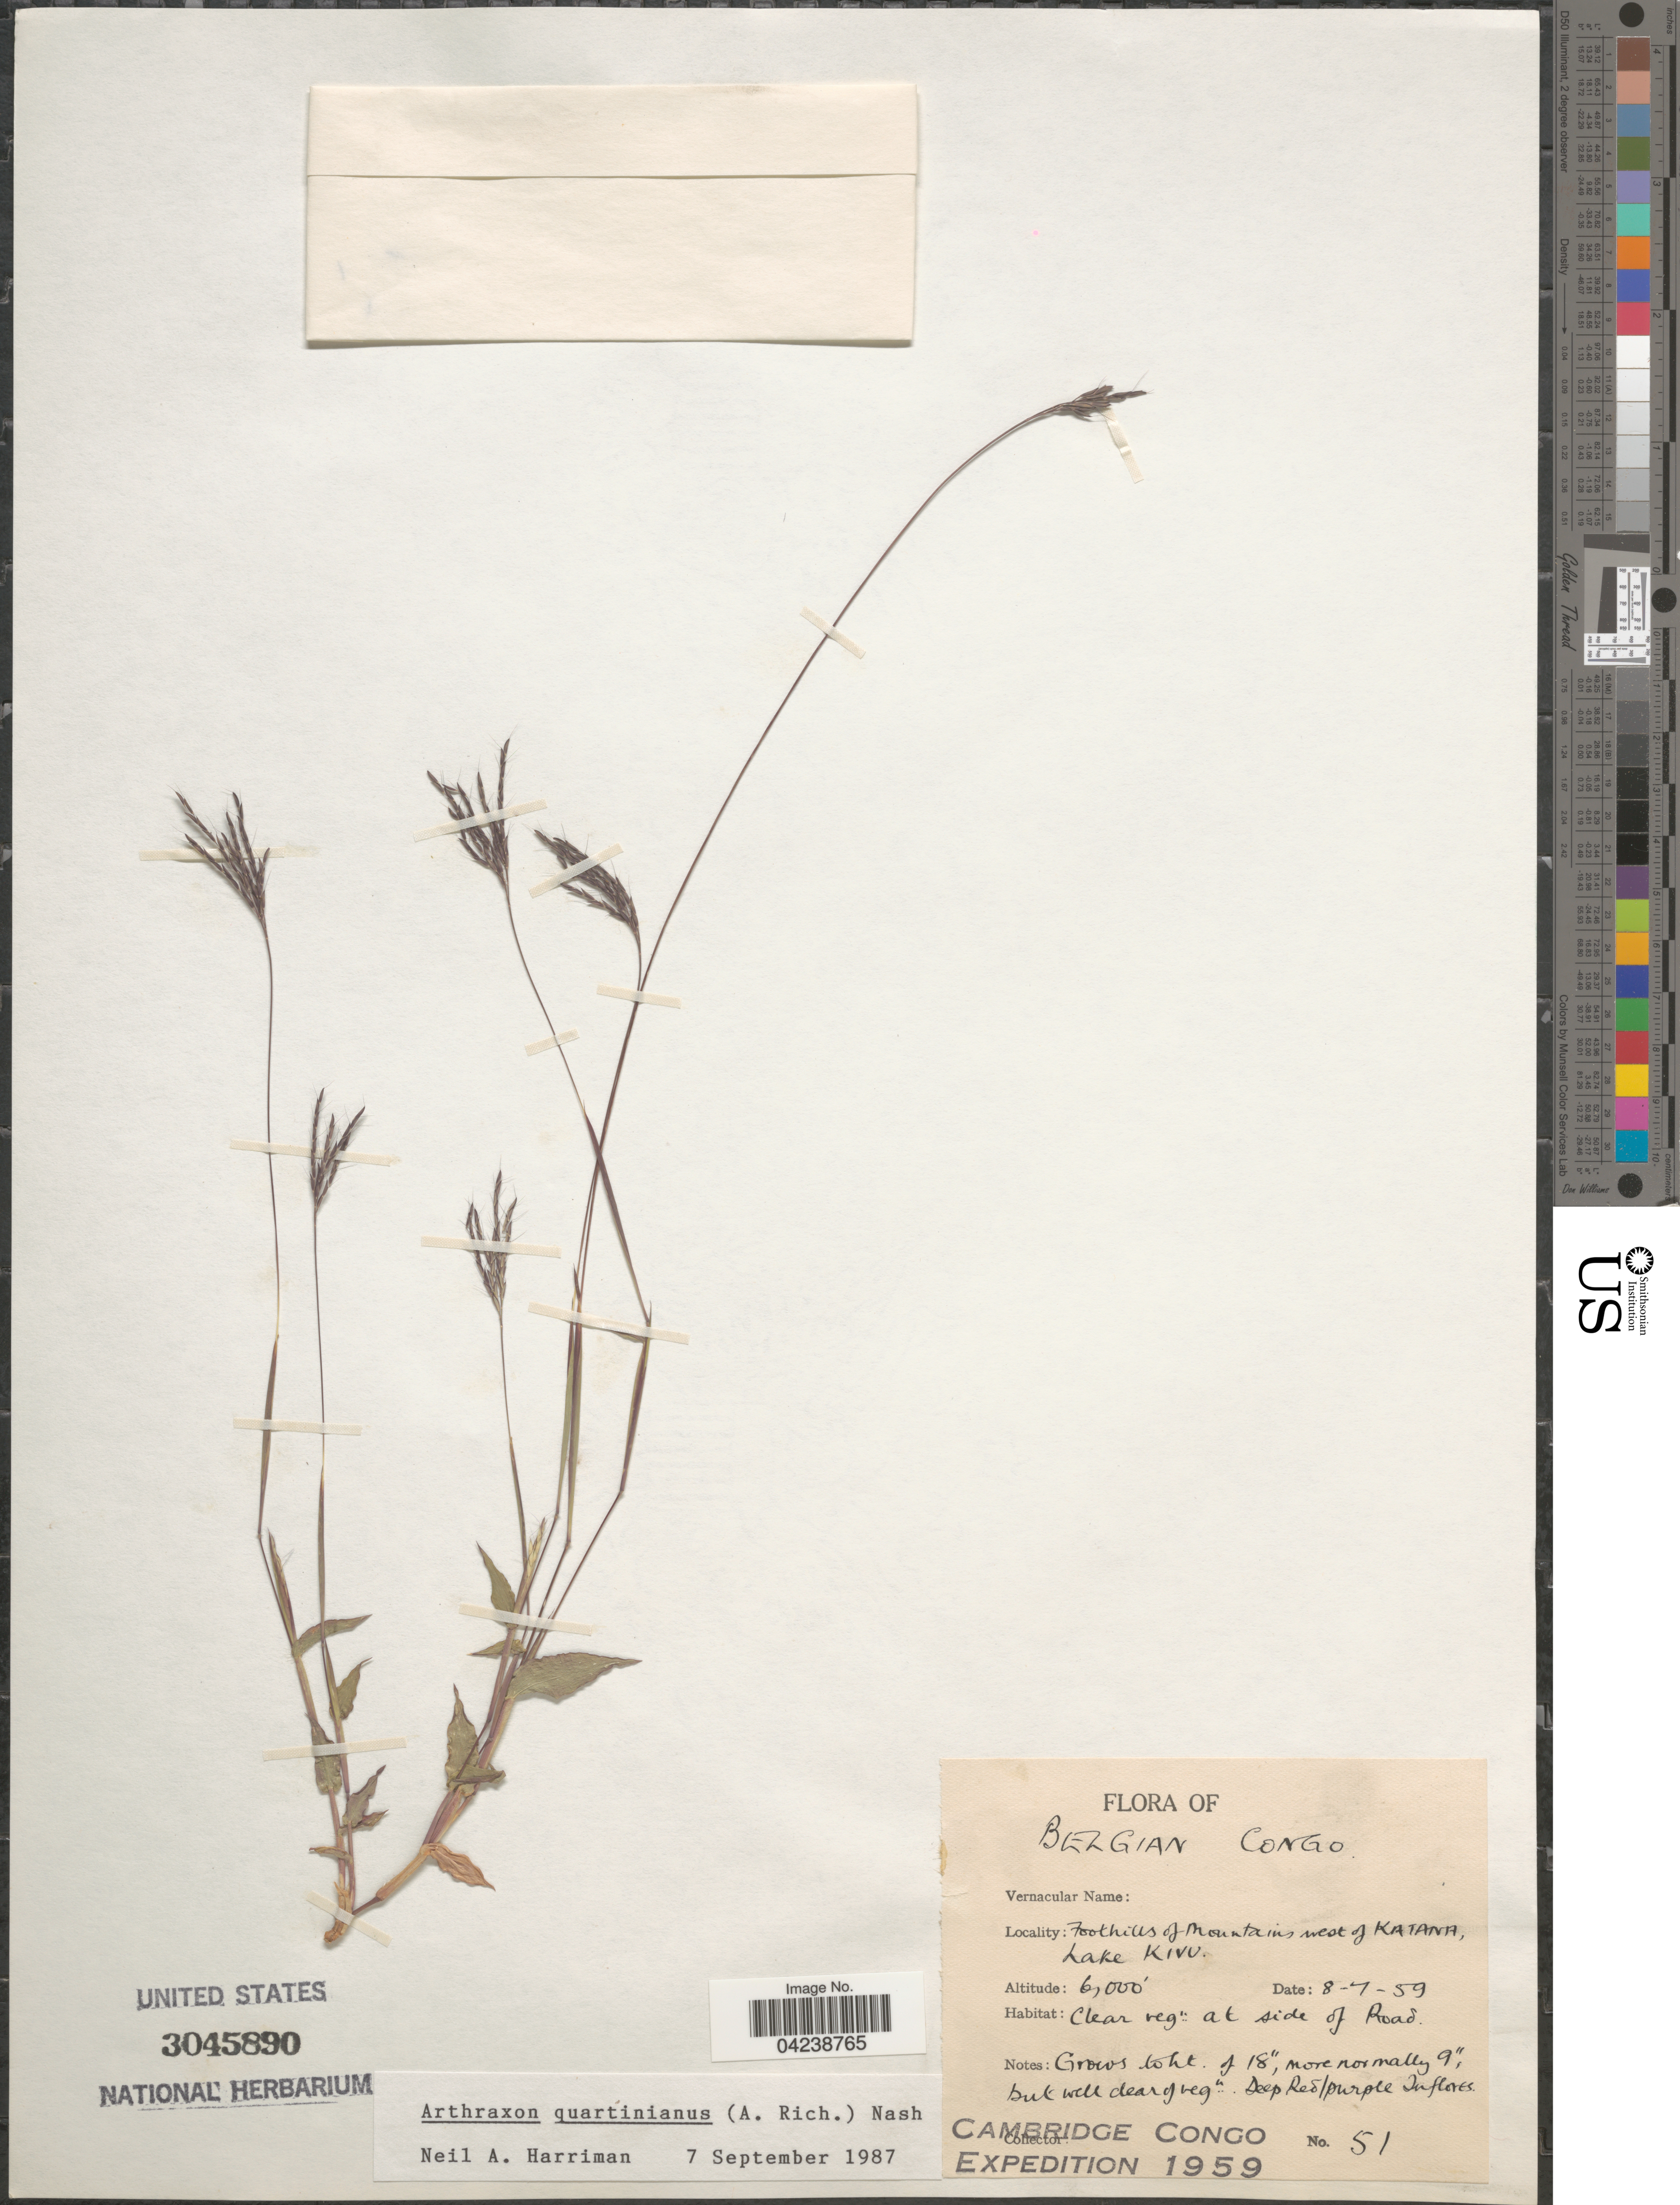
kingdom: Plantae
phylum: Tracheophyta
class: Liliopsida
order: Poales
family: Poaceae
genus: Arthraxon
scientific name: Arthraxon hispidus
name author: (Thunb.) Makino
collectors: Cambridge Congo Expedition 1959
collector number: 51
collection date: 1959-07-08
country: Congo, Democratic Republic of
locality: Belgian Congo. Foothills of Mountains west of Katana, Lake Kivu.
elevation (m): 1829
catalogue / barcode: US 3045890